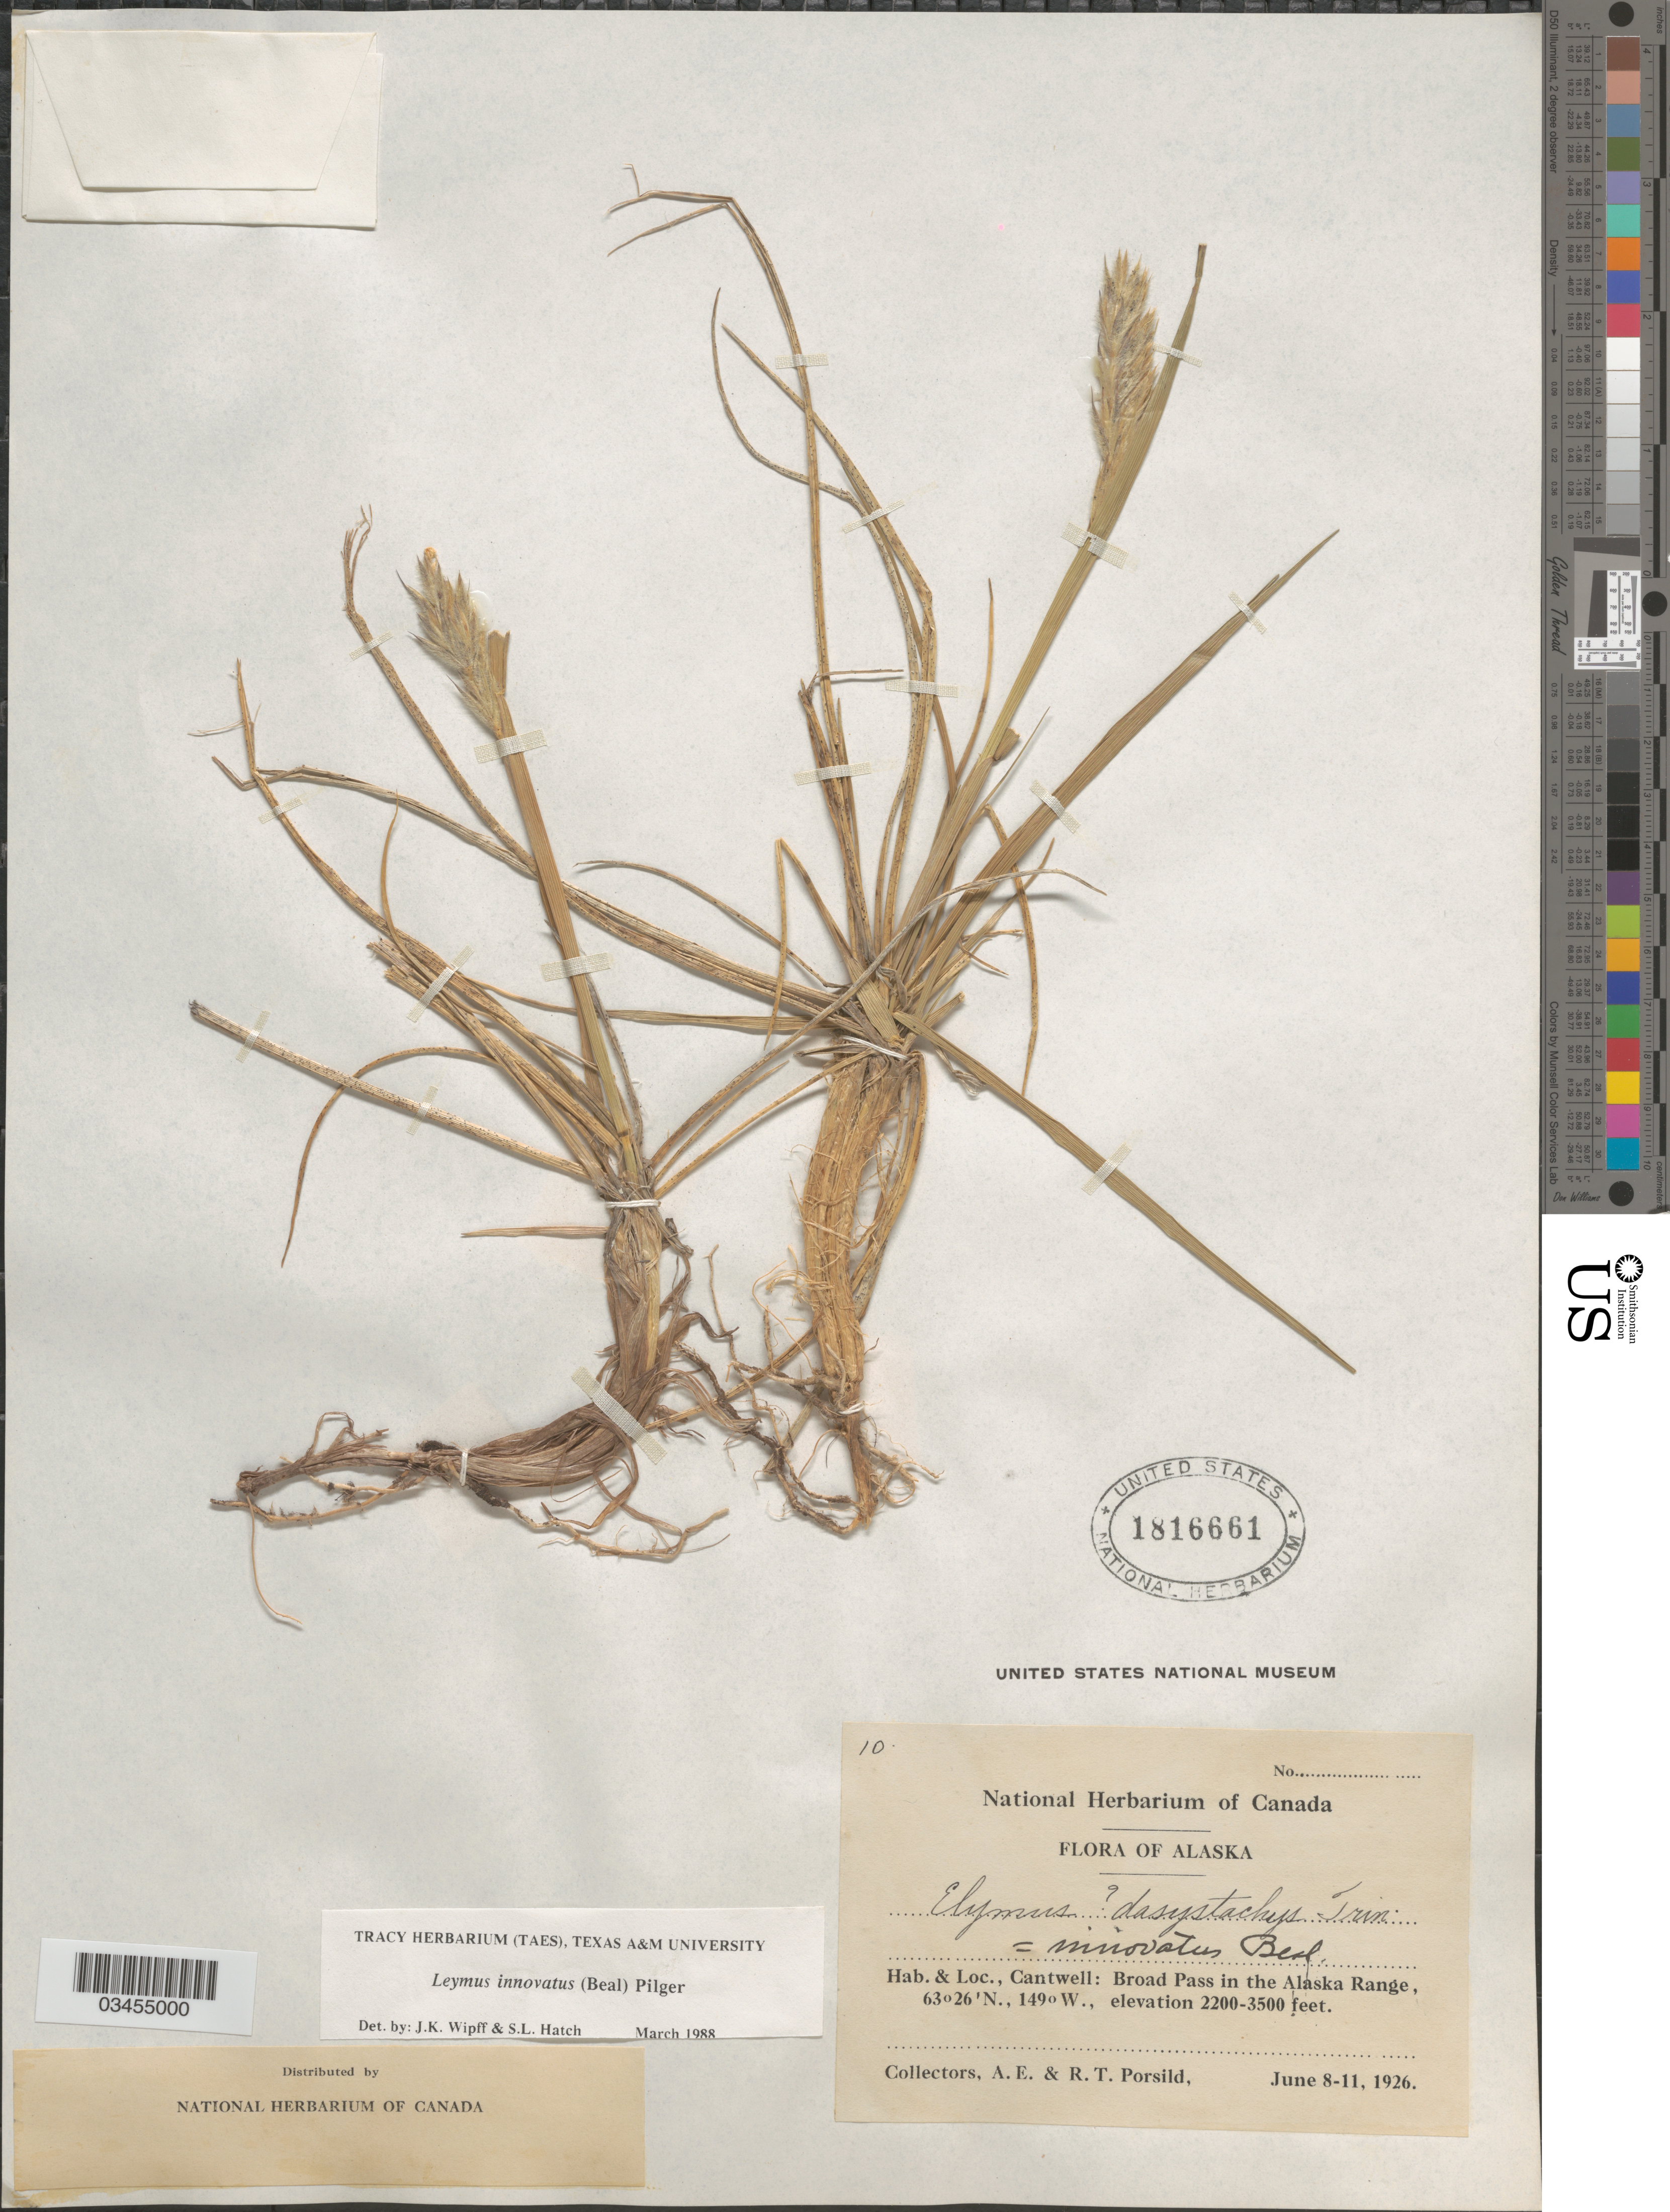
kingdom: Plantae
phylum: Tracheophyta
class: Liliopsida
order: Poales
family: Poaceae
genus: Leymus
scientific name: Leymus innovatus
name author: (W.J. Beal) Pilg.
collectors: A. E. Porsild & R. T. Porsild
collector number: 10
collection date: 1926-06-08/1926-06-11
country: United States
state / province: Alaska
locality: Cantwell: Broad Pass in the Alaska Range.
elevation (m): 671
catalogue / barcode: US 1816661